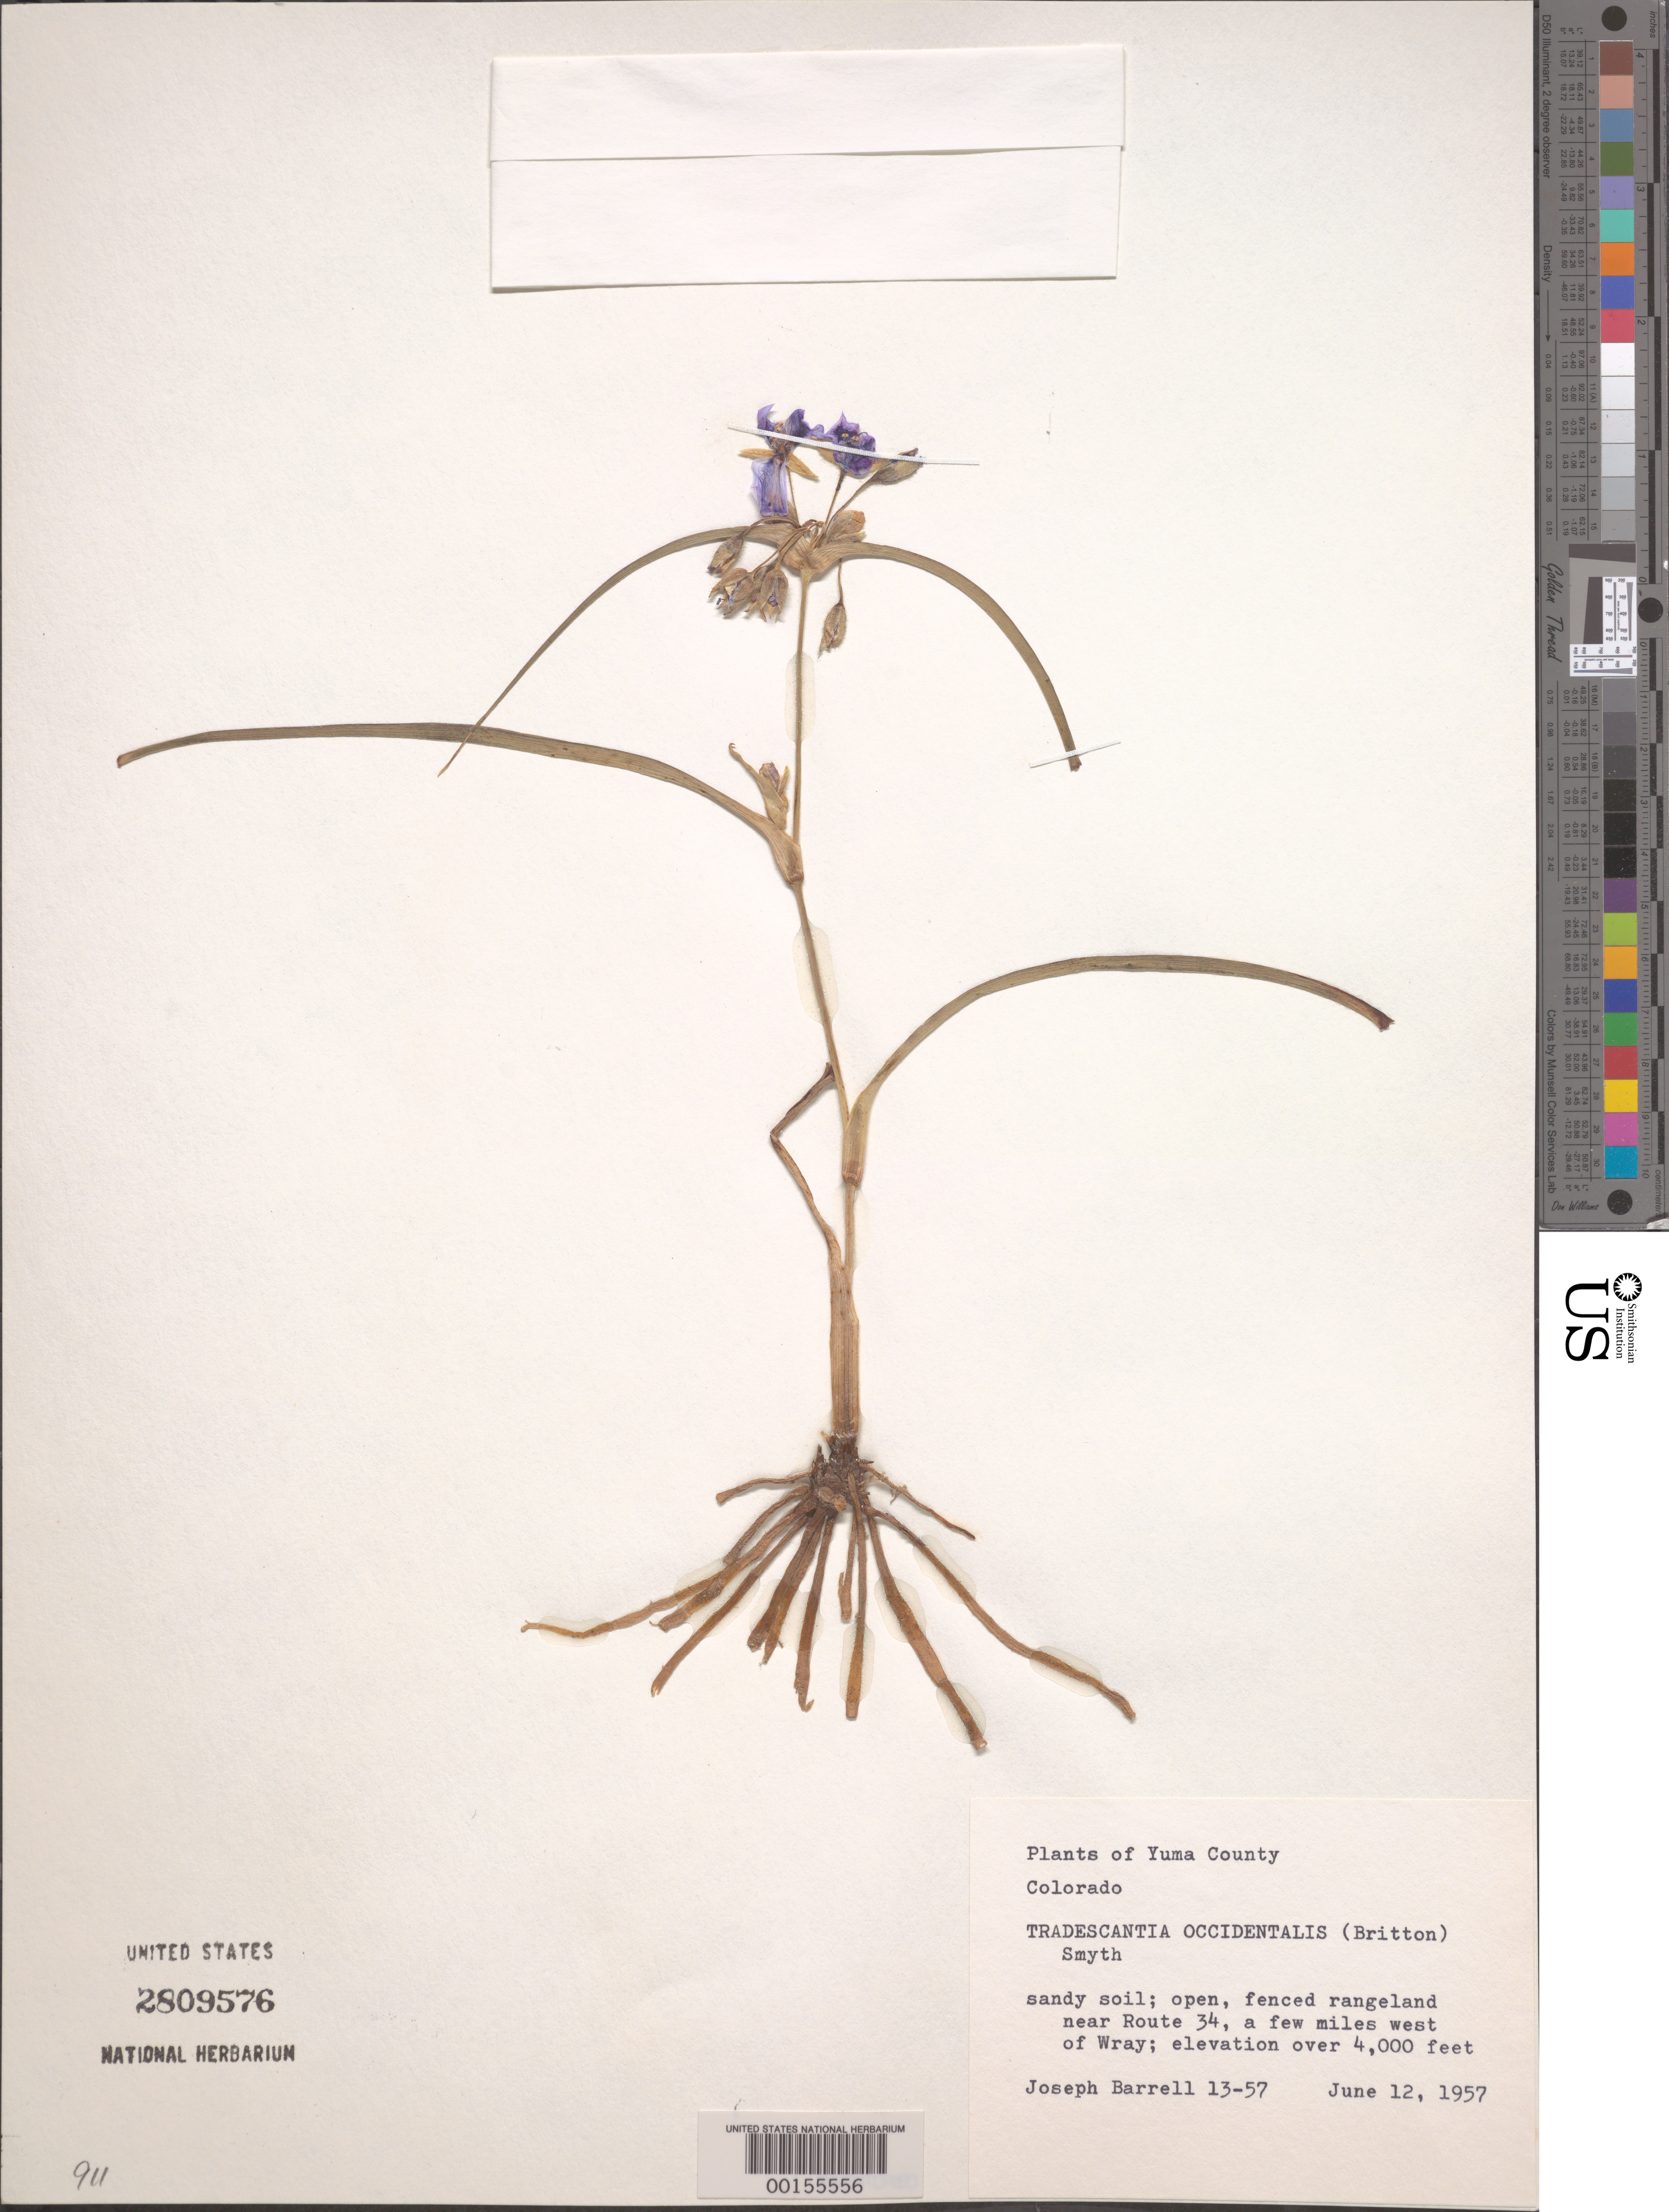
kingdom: Plantae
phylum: Tracheophyta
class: Liliopsida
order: Commelinales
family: Commelinaceae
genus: Tradescantia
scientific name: Tradescantia occidentalis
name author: (Britton) Smyth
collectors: J. Barrell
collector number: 13-57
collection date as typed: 12 Jun 1957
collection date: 1957-06-12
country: United States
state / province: Colorado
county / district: Yuma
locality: W of wray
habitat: Sandy, open soil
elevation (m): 1220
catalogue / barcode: US 2809576